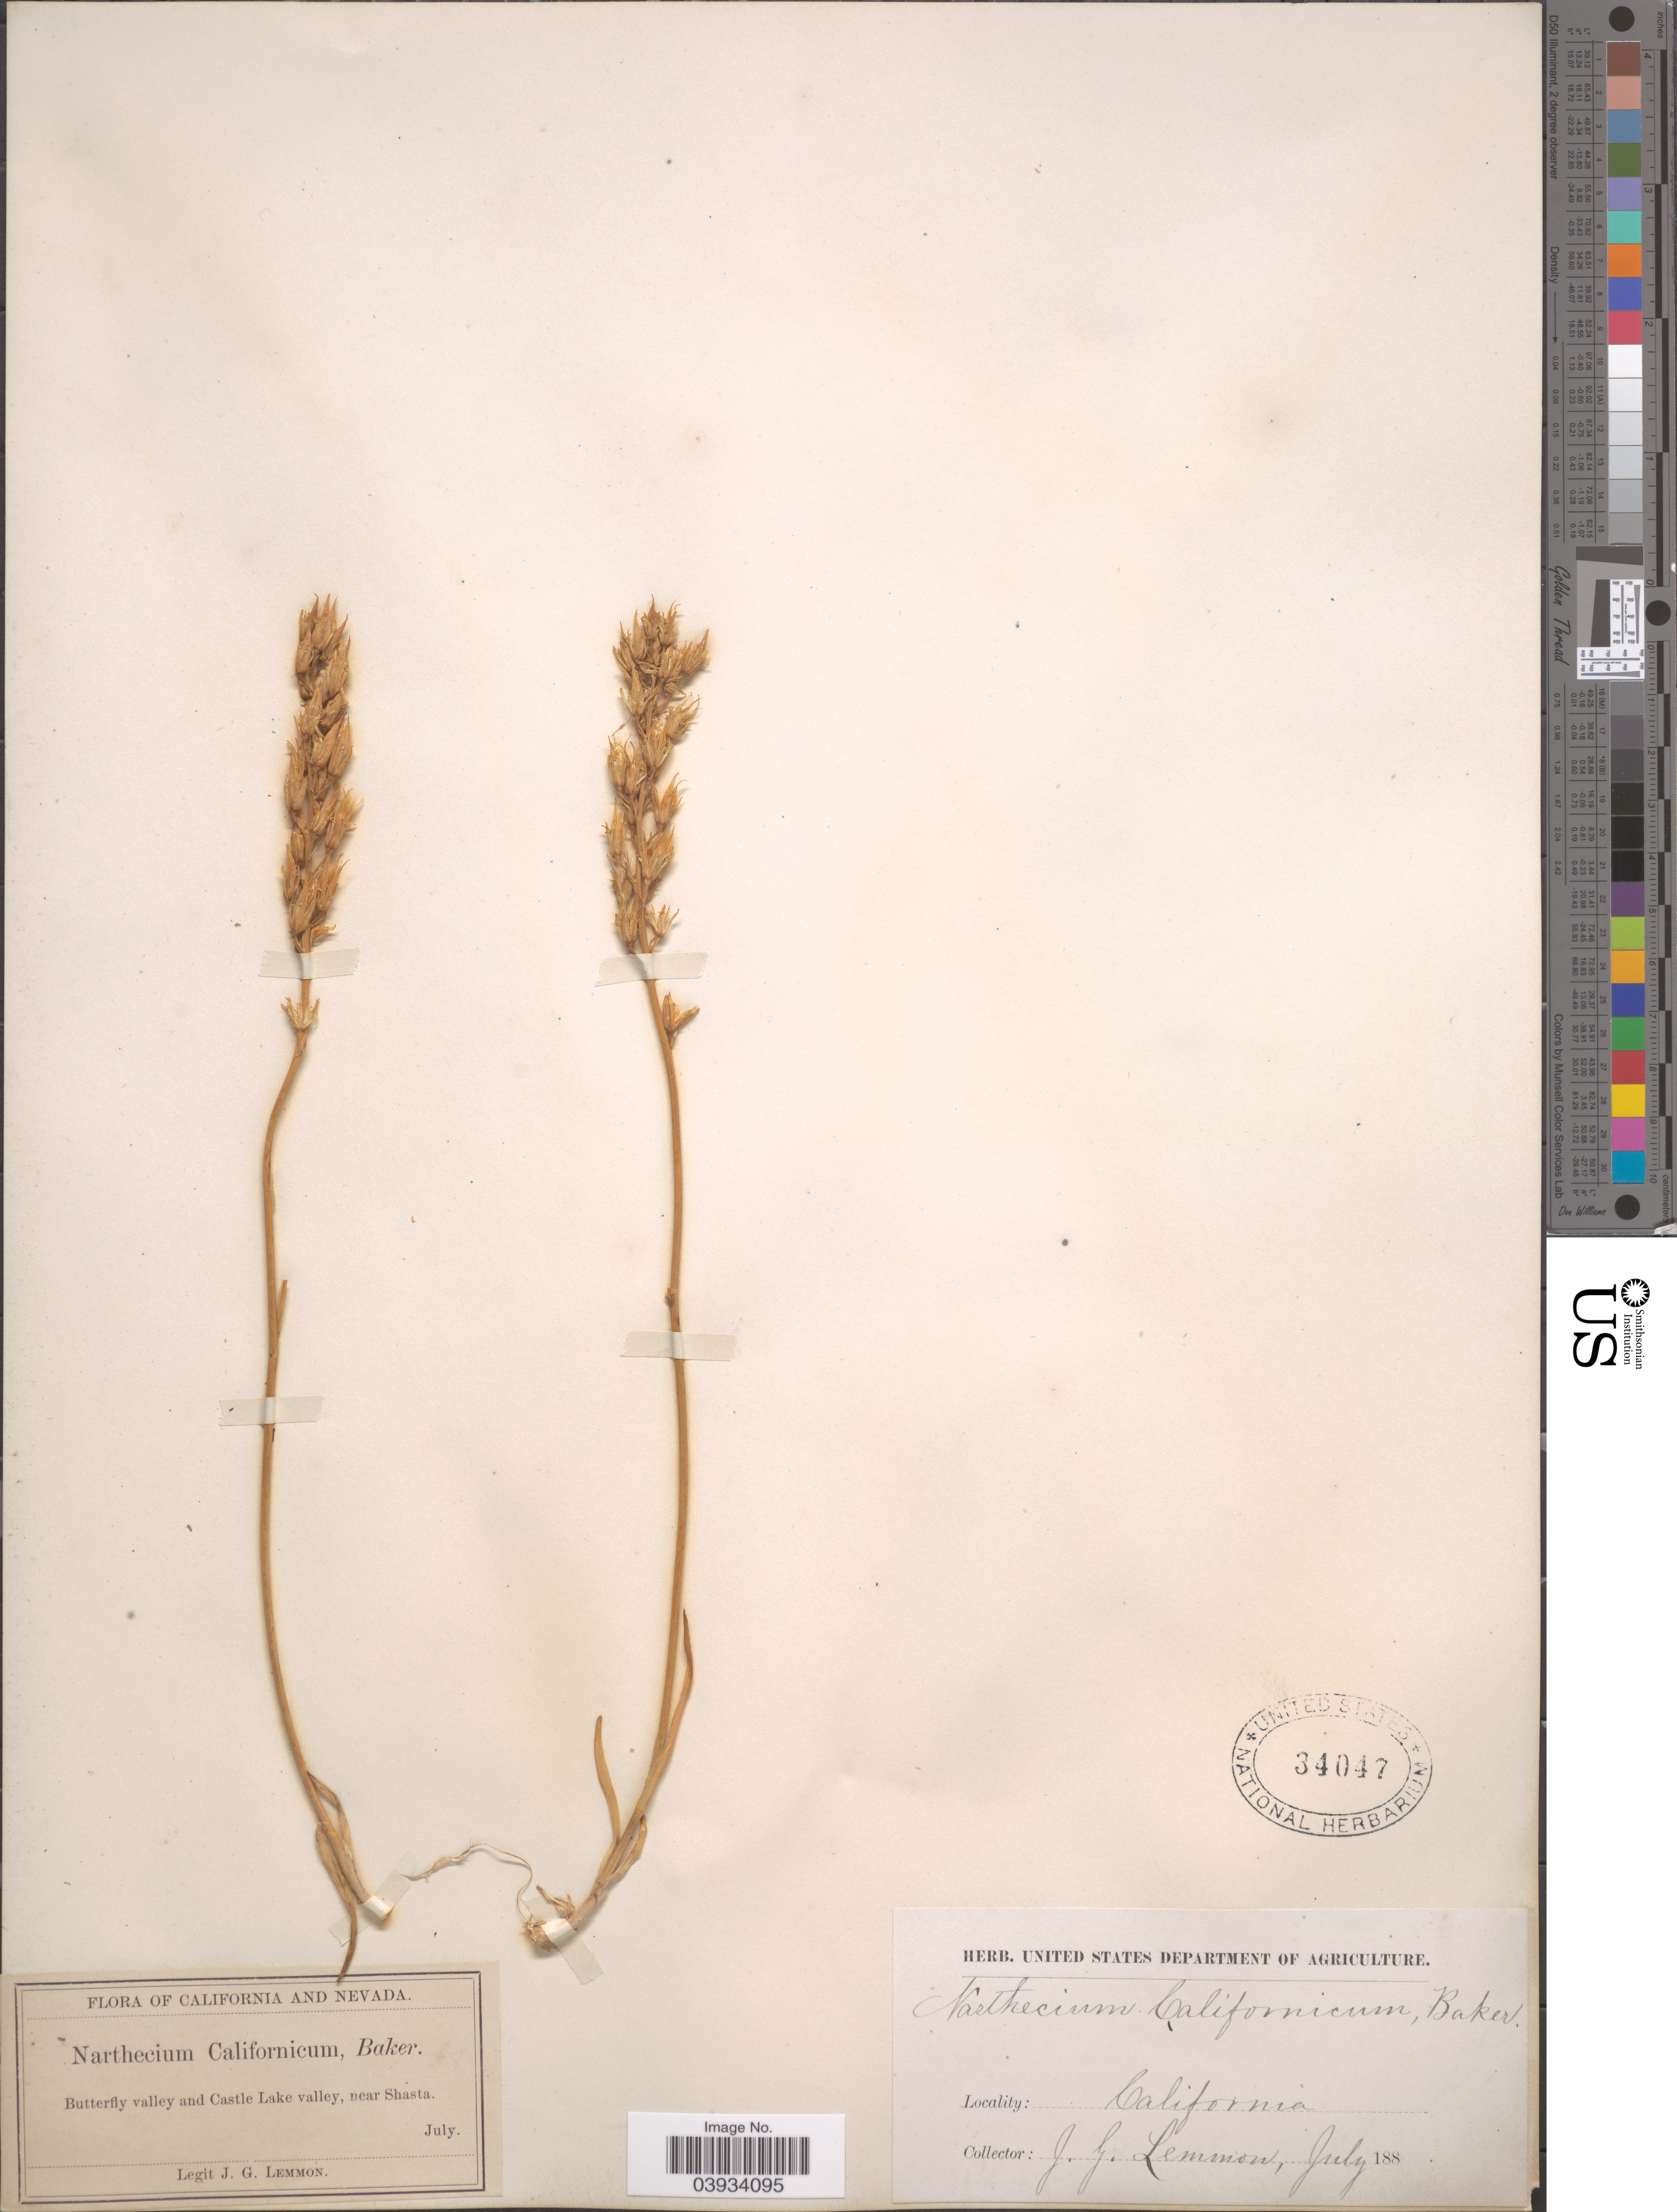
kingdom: Plantae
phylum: Tracheophyta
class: Liliopsida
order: Dioscoreales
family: Nartheciaceae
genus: Narthecium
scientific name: Narthecium californicum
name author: Baker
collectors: J. Lemmon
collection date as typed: July 188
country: United States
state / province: California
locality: Butterfly valley and Castle Lake valley, near Shasta.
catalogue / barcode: US 34047